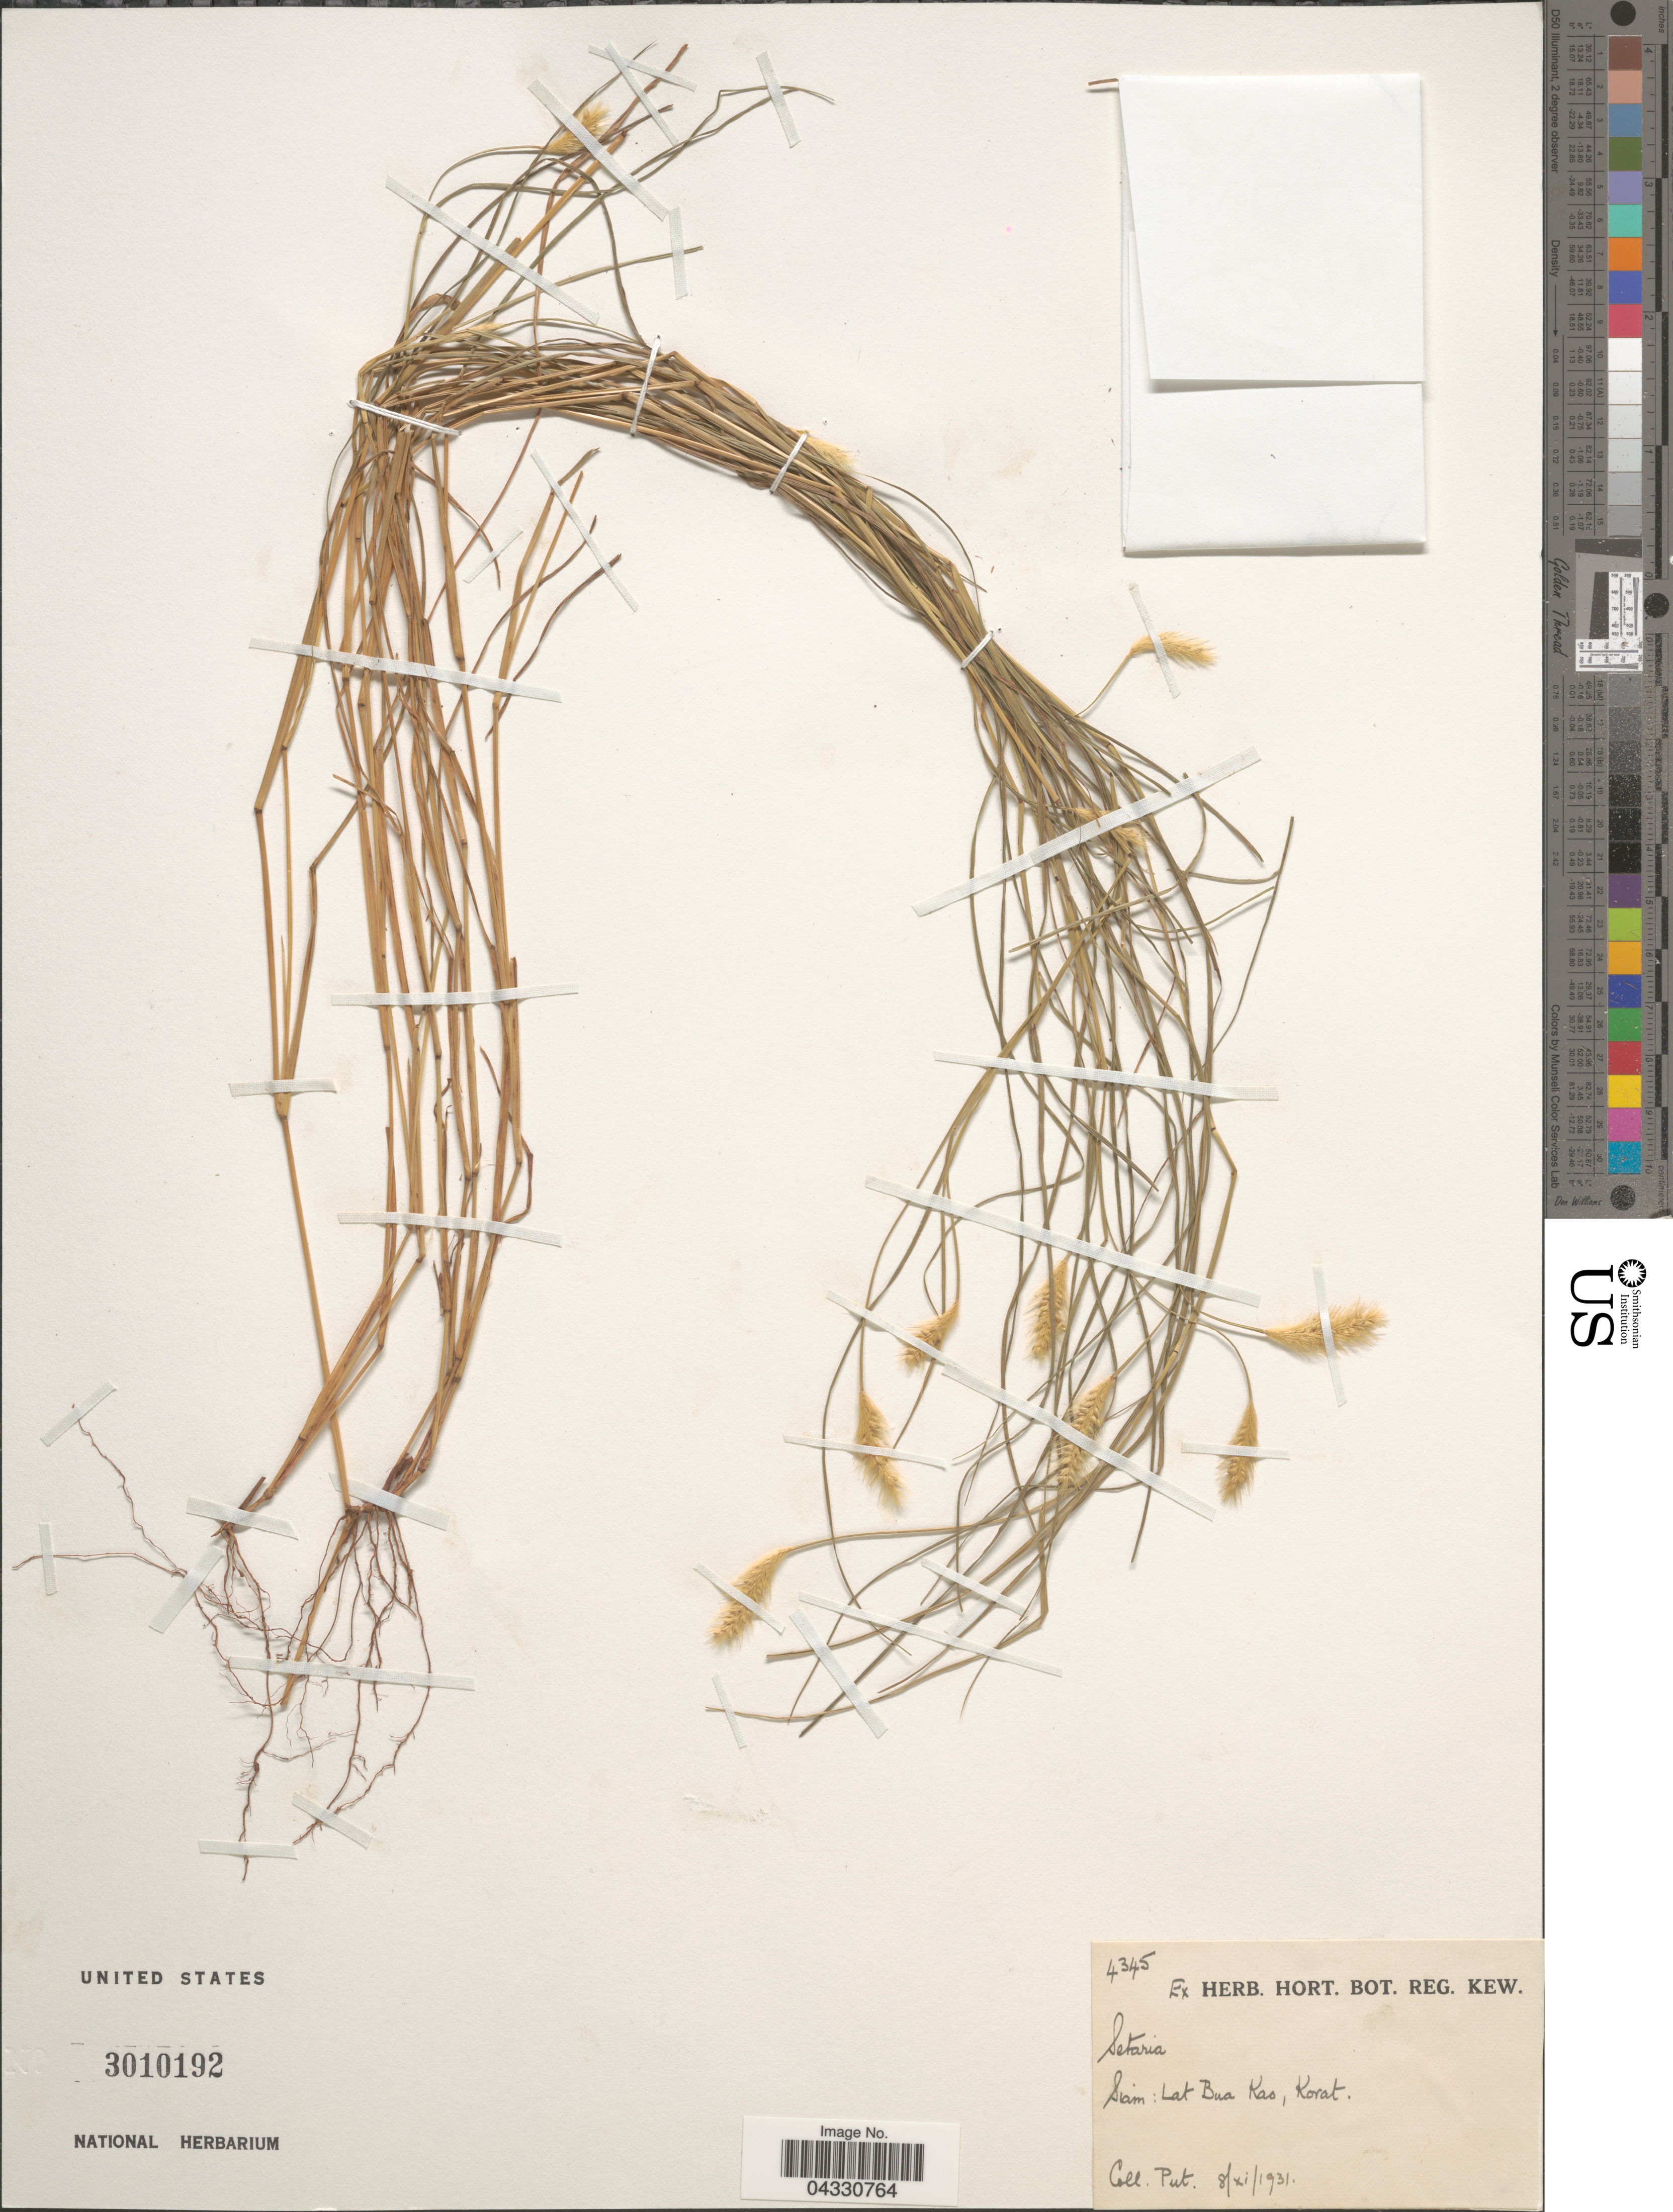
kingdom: Plantae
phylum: Tracheophyta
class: Liliopsida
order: Poales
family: Poaceae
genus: Setaria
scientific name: Setaria sp.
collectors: -. Put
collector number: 4345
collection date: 1931-09-08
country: Thailand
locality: Siam: Lat Bua Kas, Korat.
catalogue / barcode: US 3010192